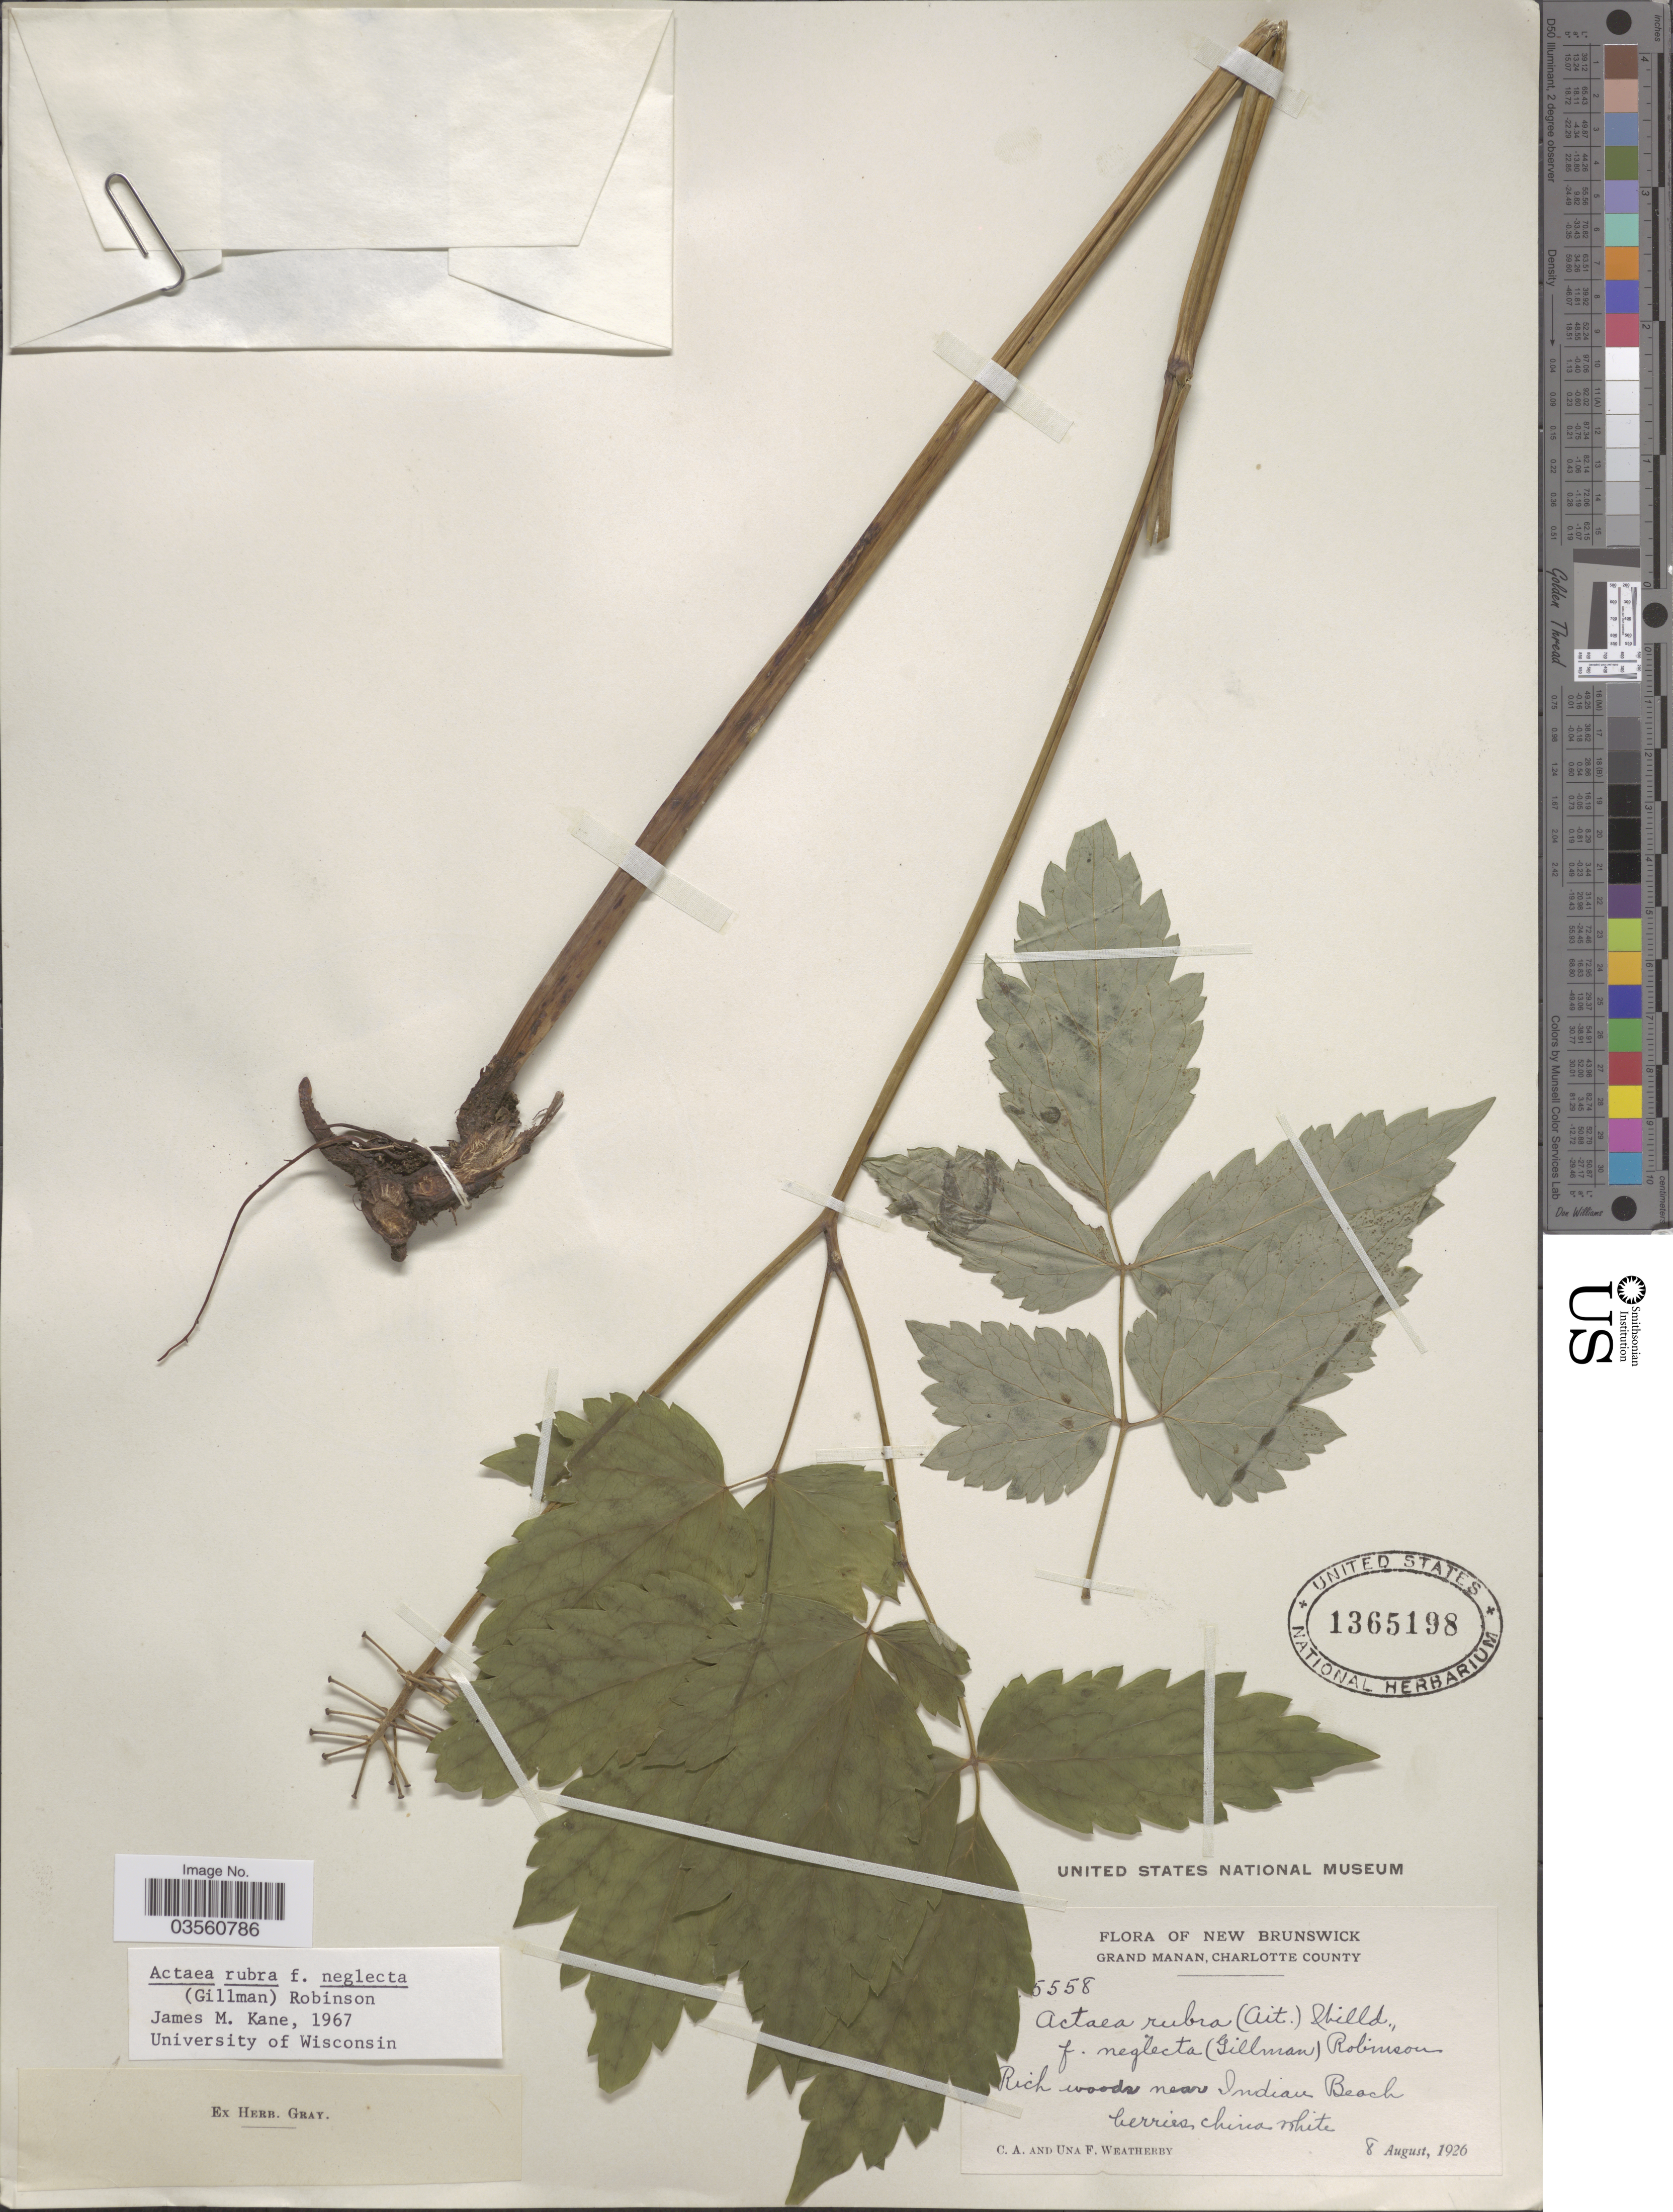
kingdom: Plantae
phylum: Tracheophyta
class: Magnoliopsida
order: Ranunculales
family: Ranunculaceae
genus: Actaea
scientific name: Actaea rubra f. neglecta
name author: (Gillman) B.L. Rob.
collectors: C. A. Weatherby & U. Weatherby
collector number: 5558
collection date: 1926-08-08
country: Canada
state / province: New Brunswick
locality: Grand Manan, Charlotte County. Near Indiana Beach.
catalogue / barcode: US 1365198